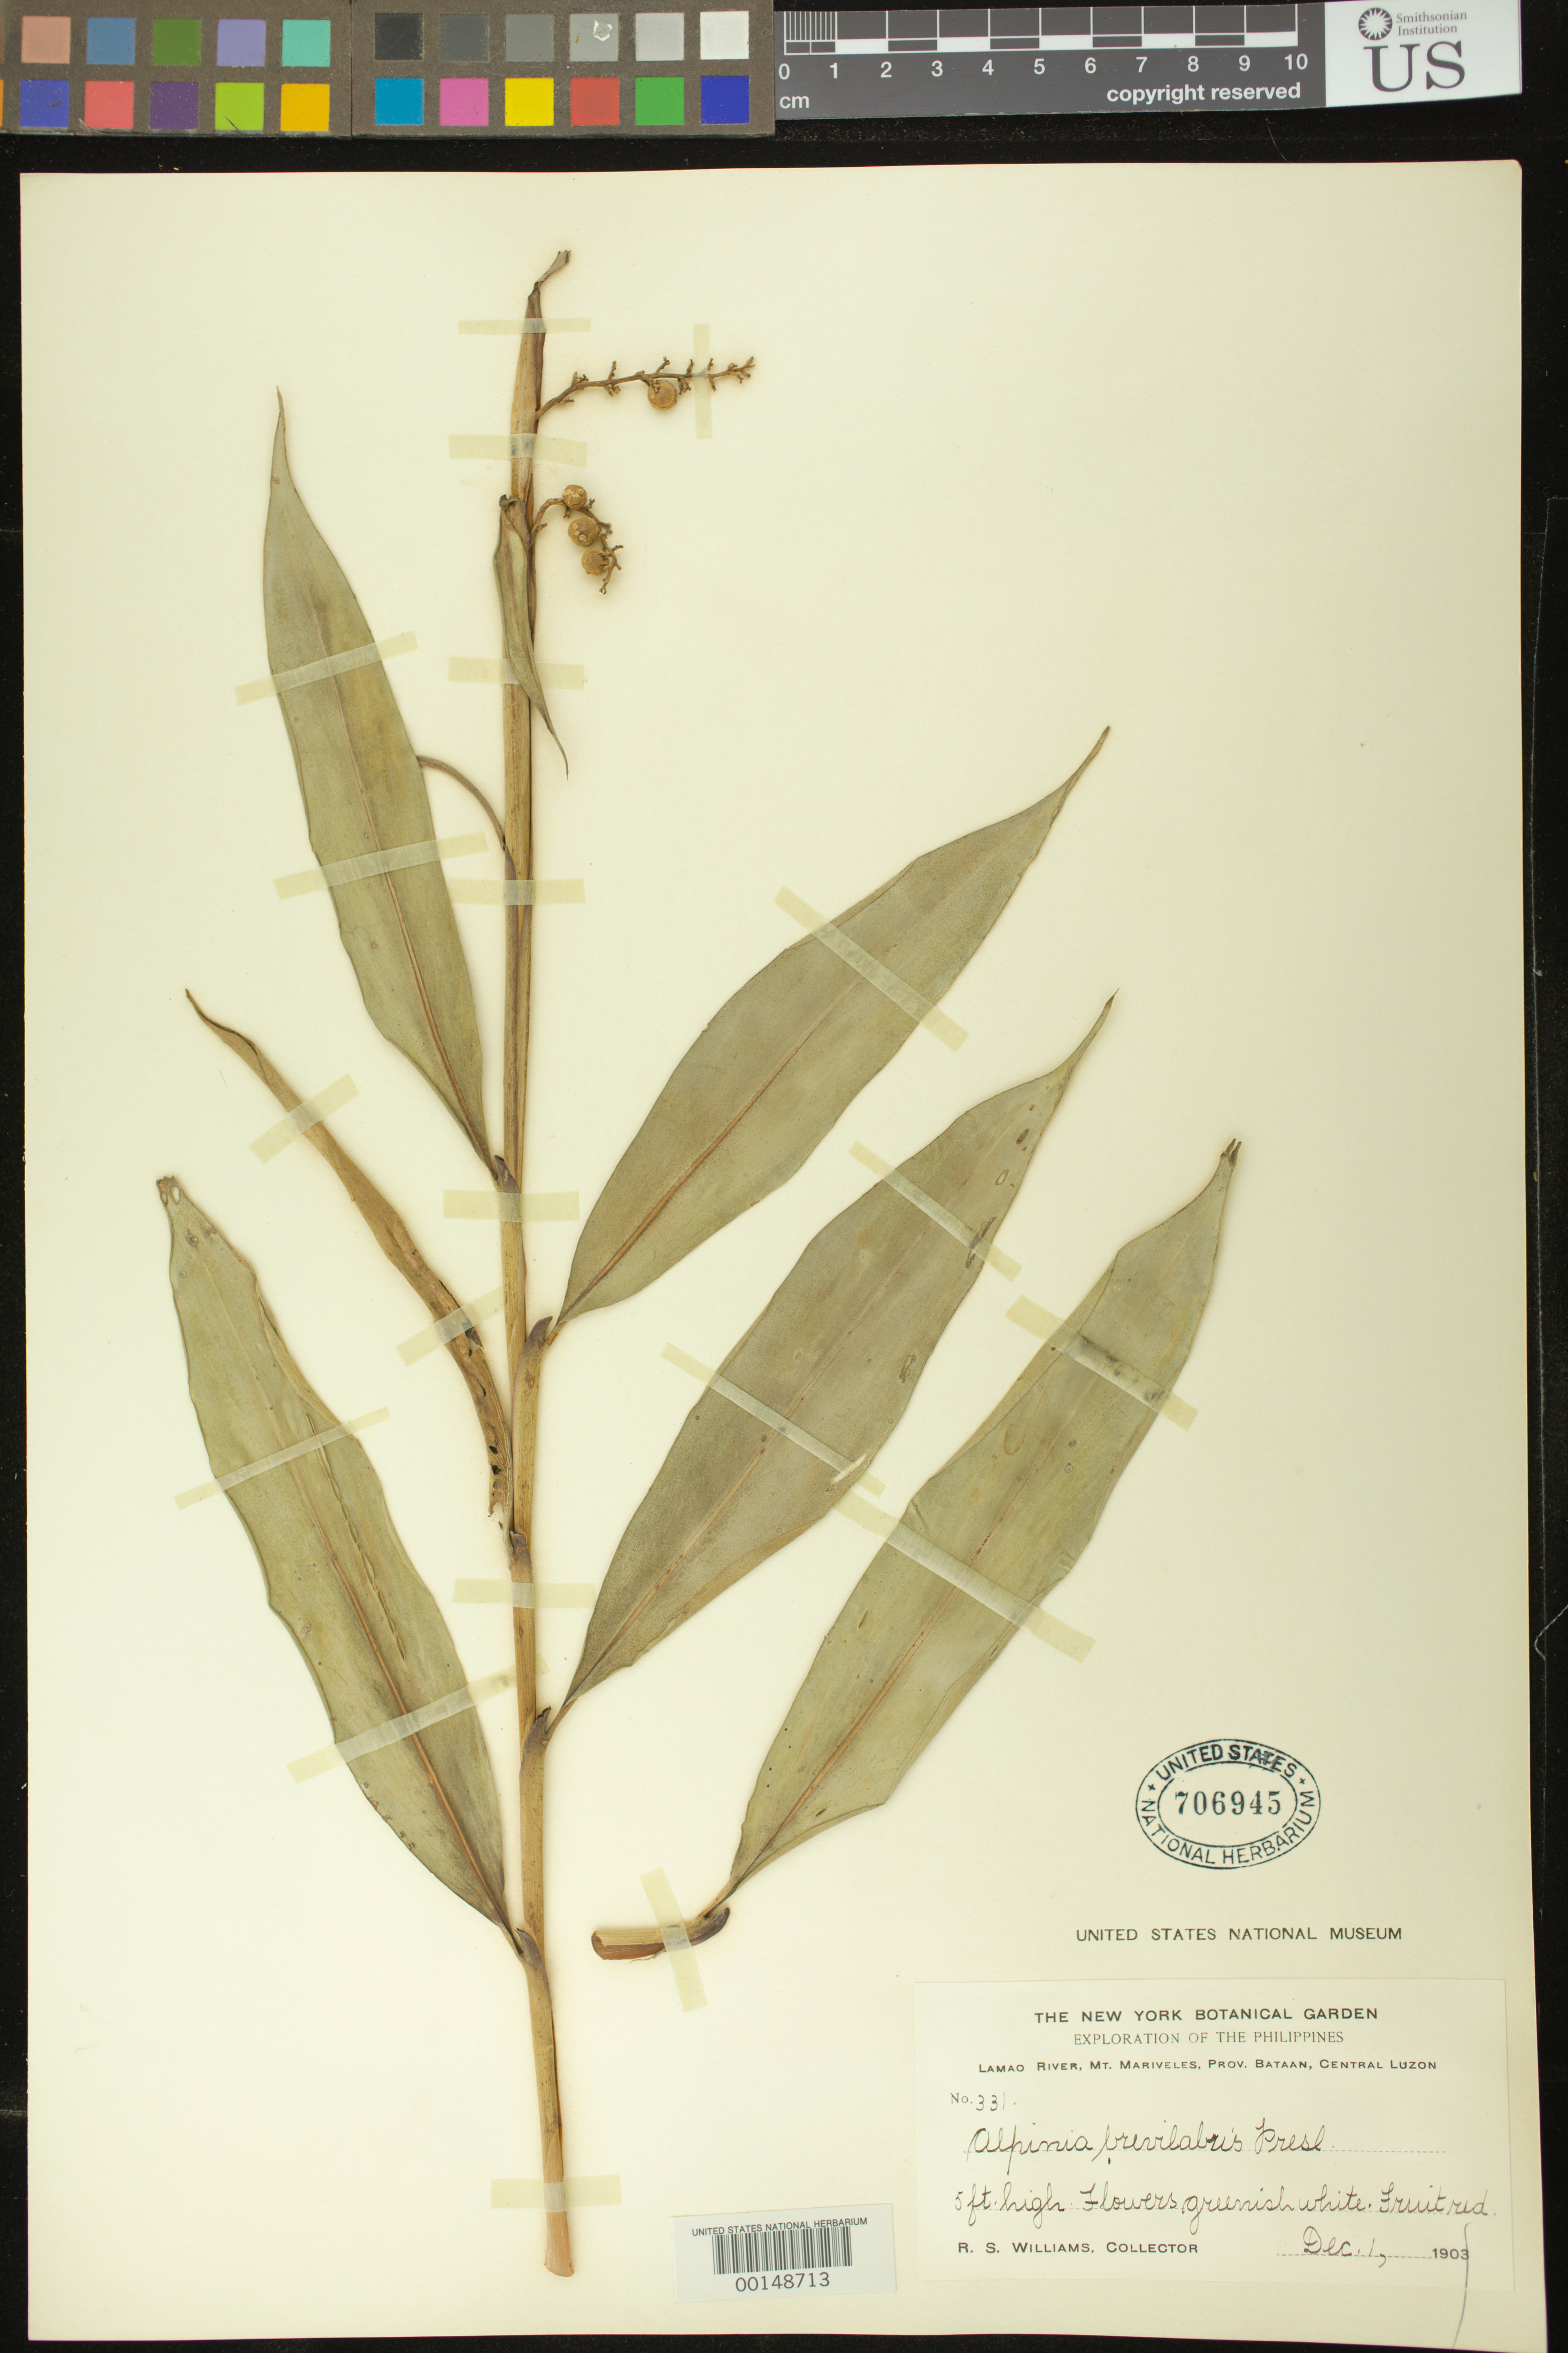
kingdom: Plantae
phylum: Tracheophyta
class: Liliopsida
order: Zingiberales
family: Zingiberaceae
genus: Alpinia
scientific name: Alpinia brevilabris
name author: C. Presl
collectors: R. S. Williams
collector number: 331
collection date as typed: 01 Dec 1903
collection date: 1903-12-01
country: Philippines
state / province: Central Luzon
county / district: Bataan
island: Luzon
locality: Lamao River, Mt. Mariveles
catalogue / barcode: US 706945